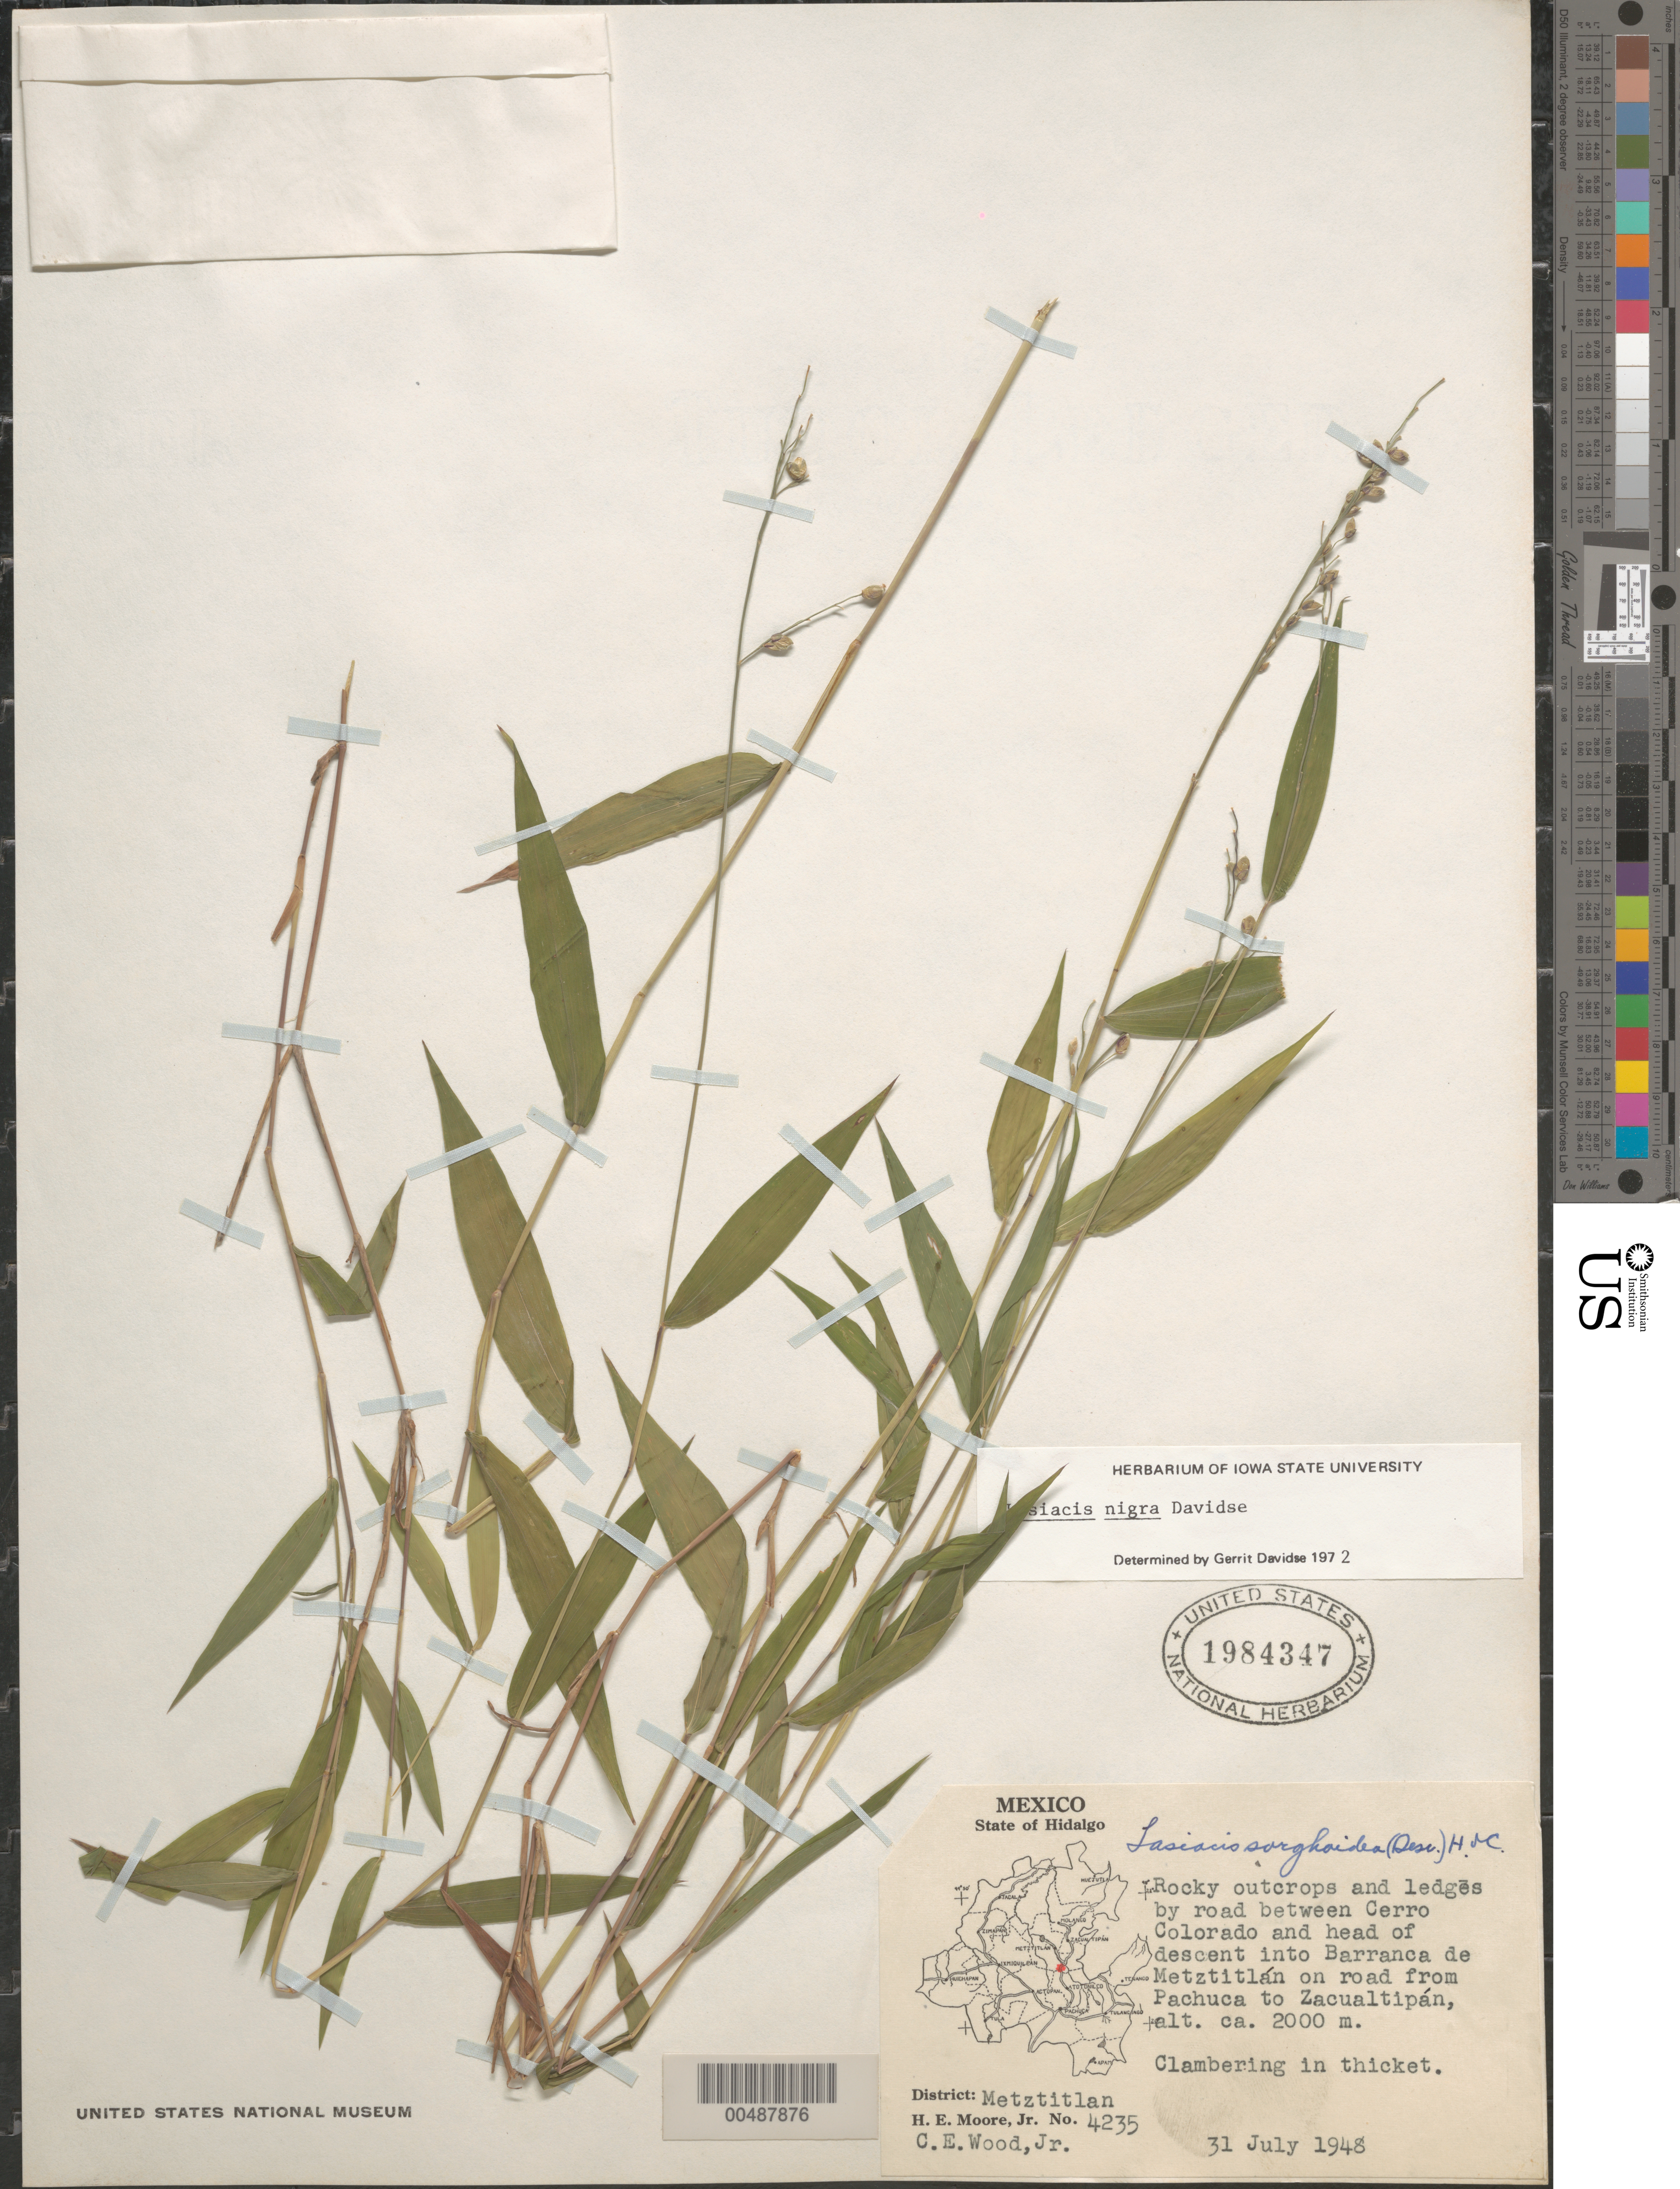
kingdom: Plantae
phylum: Tracheophyta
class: Liliopsida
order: Poales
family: Poaceae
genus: Lasiacis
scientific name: Lasiacis maxonii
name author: Swallen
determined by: Davidse, Gerrit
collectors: H. E. Moore & C. Wood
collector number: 4235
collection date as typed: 31 Jul 1948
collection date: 1948-07-31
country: Mexico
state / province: Hidalgo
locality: Dist: Metztitlan, by rd between Cerro Colorado & head of descent into Barranca de Metztitlán on rd from Pachuca to Zacualtipán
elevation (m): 2000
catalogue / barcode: US 1984347